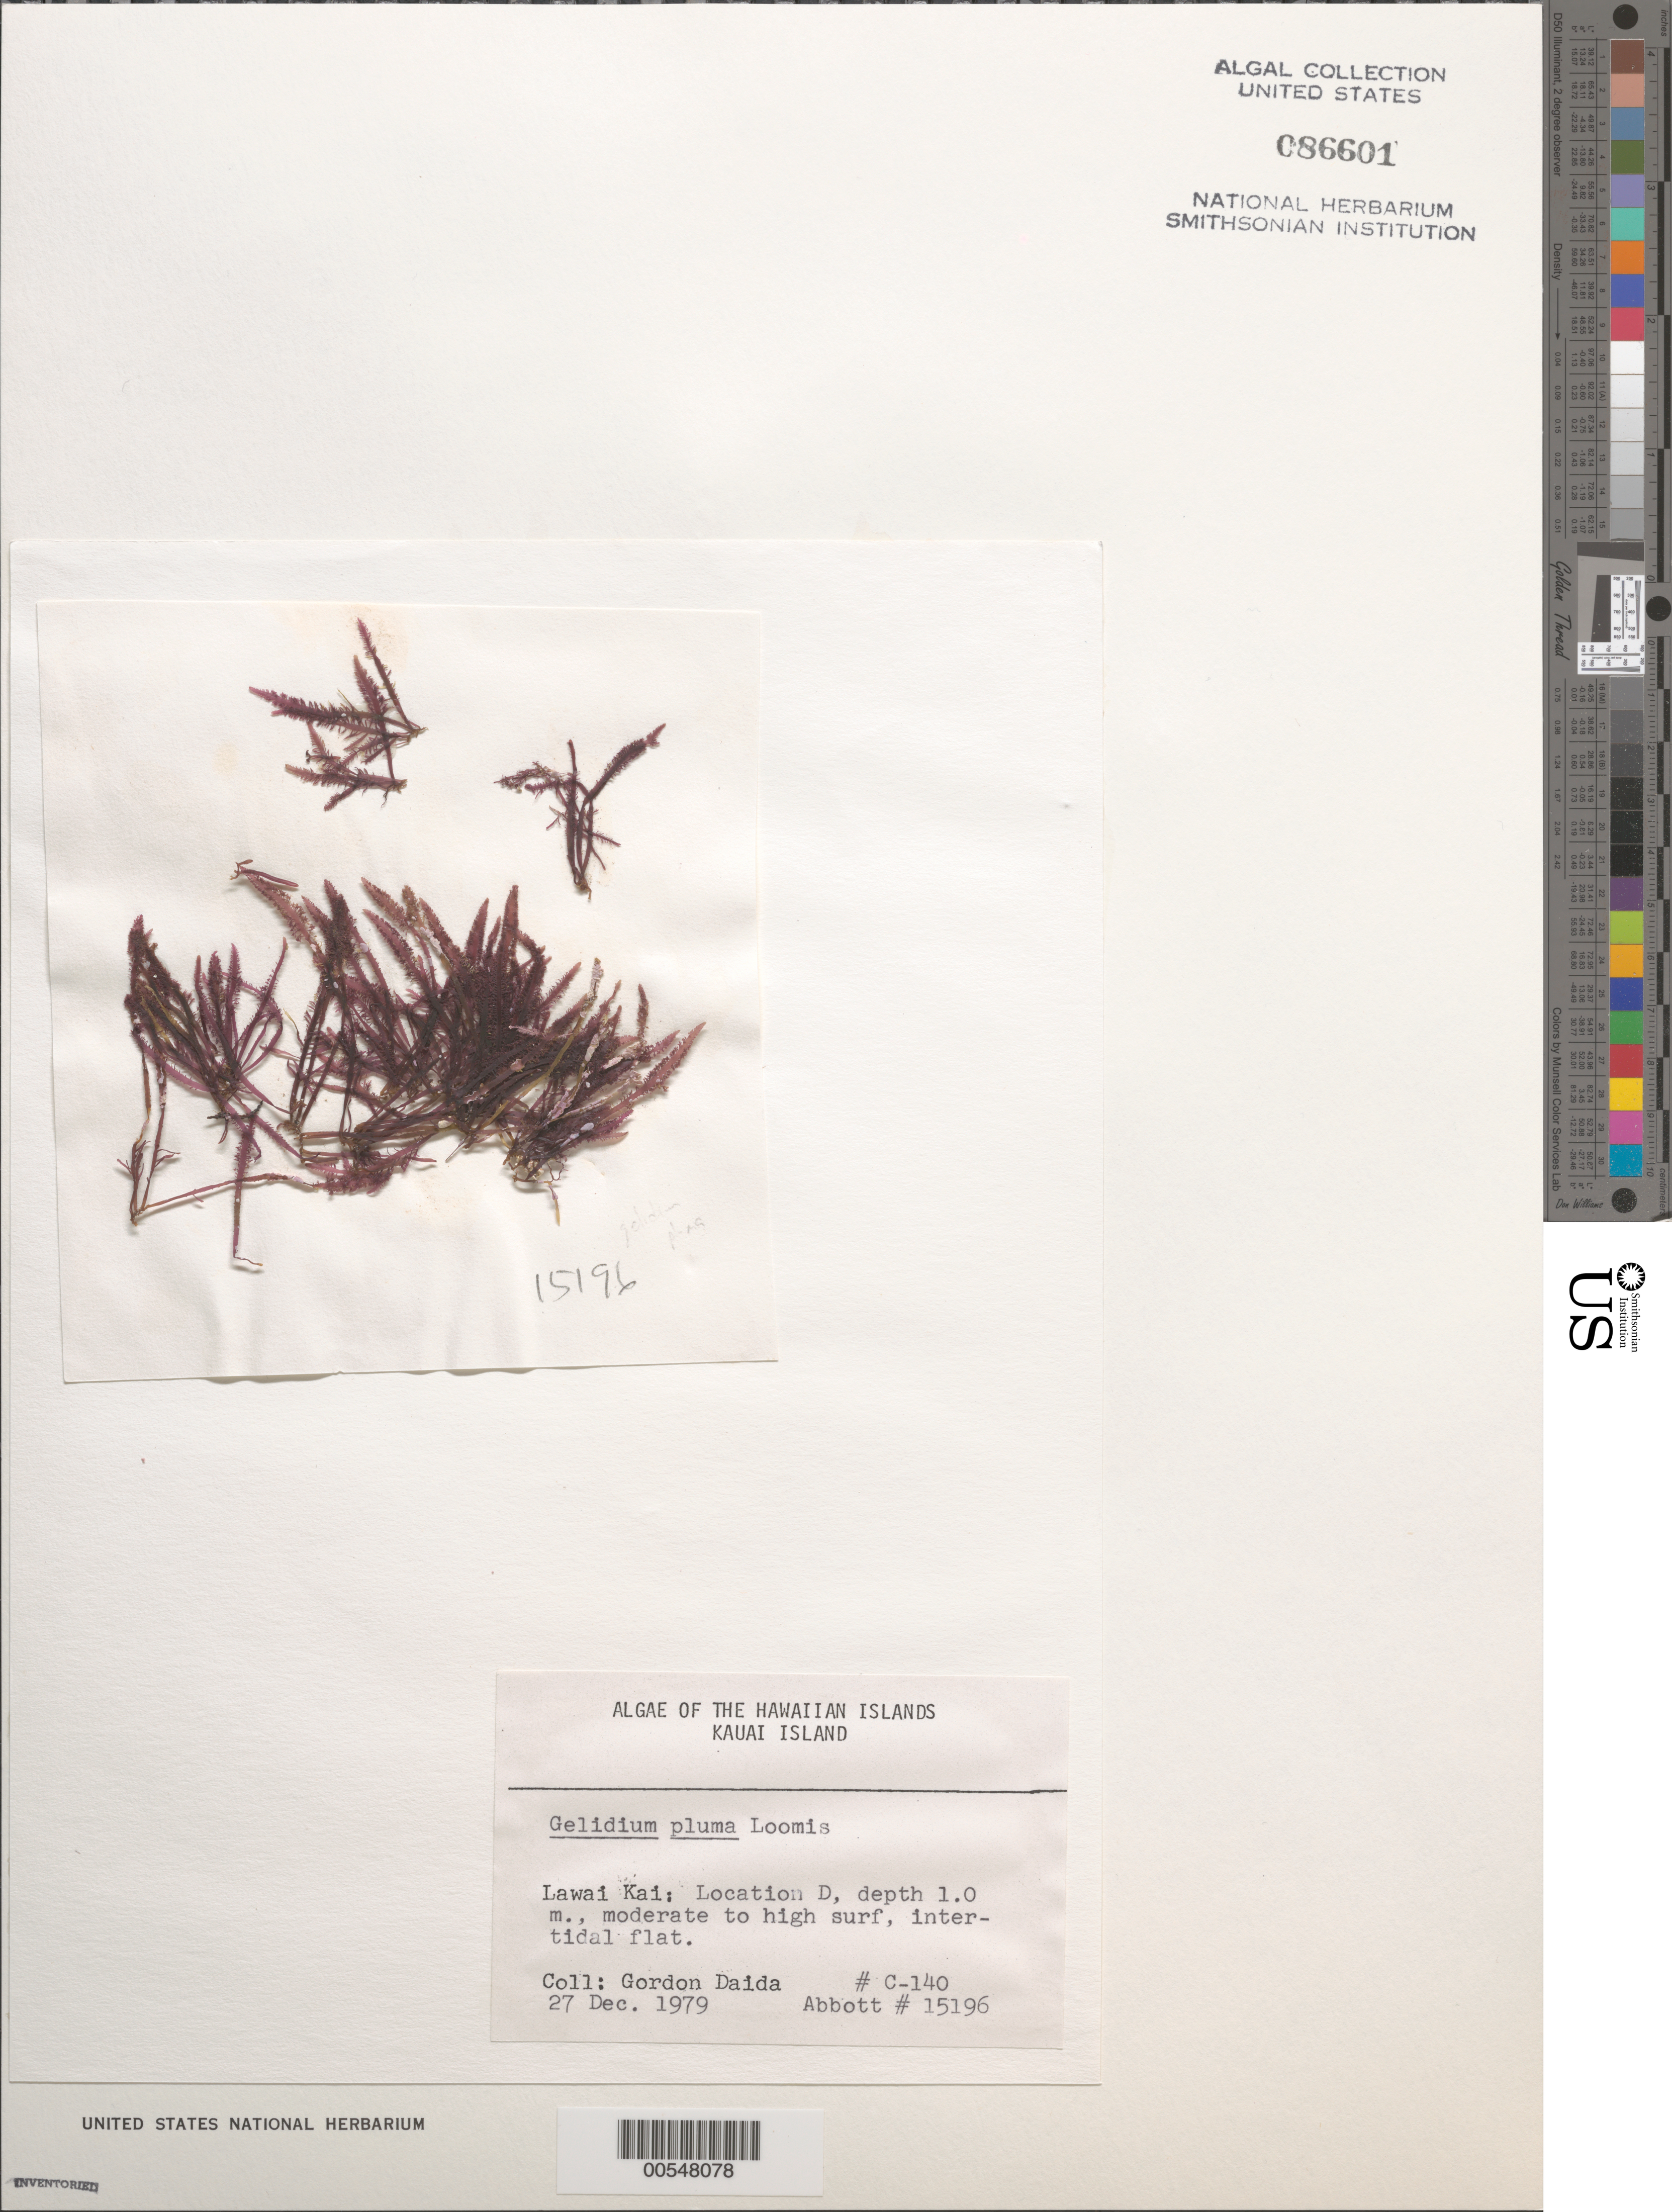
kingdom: Plantae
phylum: Rhodophyta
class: Florideophyceae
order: Gelidiales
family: Gelidiaceae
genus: Gelidium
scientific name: Gelidium pluma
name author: Bornet ex N.H. Loomis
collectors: G. Daida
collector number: C140 & IAA 15196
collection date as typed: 27 Dec 1979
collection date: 1979-12-27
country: United States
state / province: Hawaii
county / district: Kauai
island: Kaua'i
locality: Lawai Kai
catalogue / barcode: US 86601